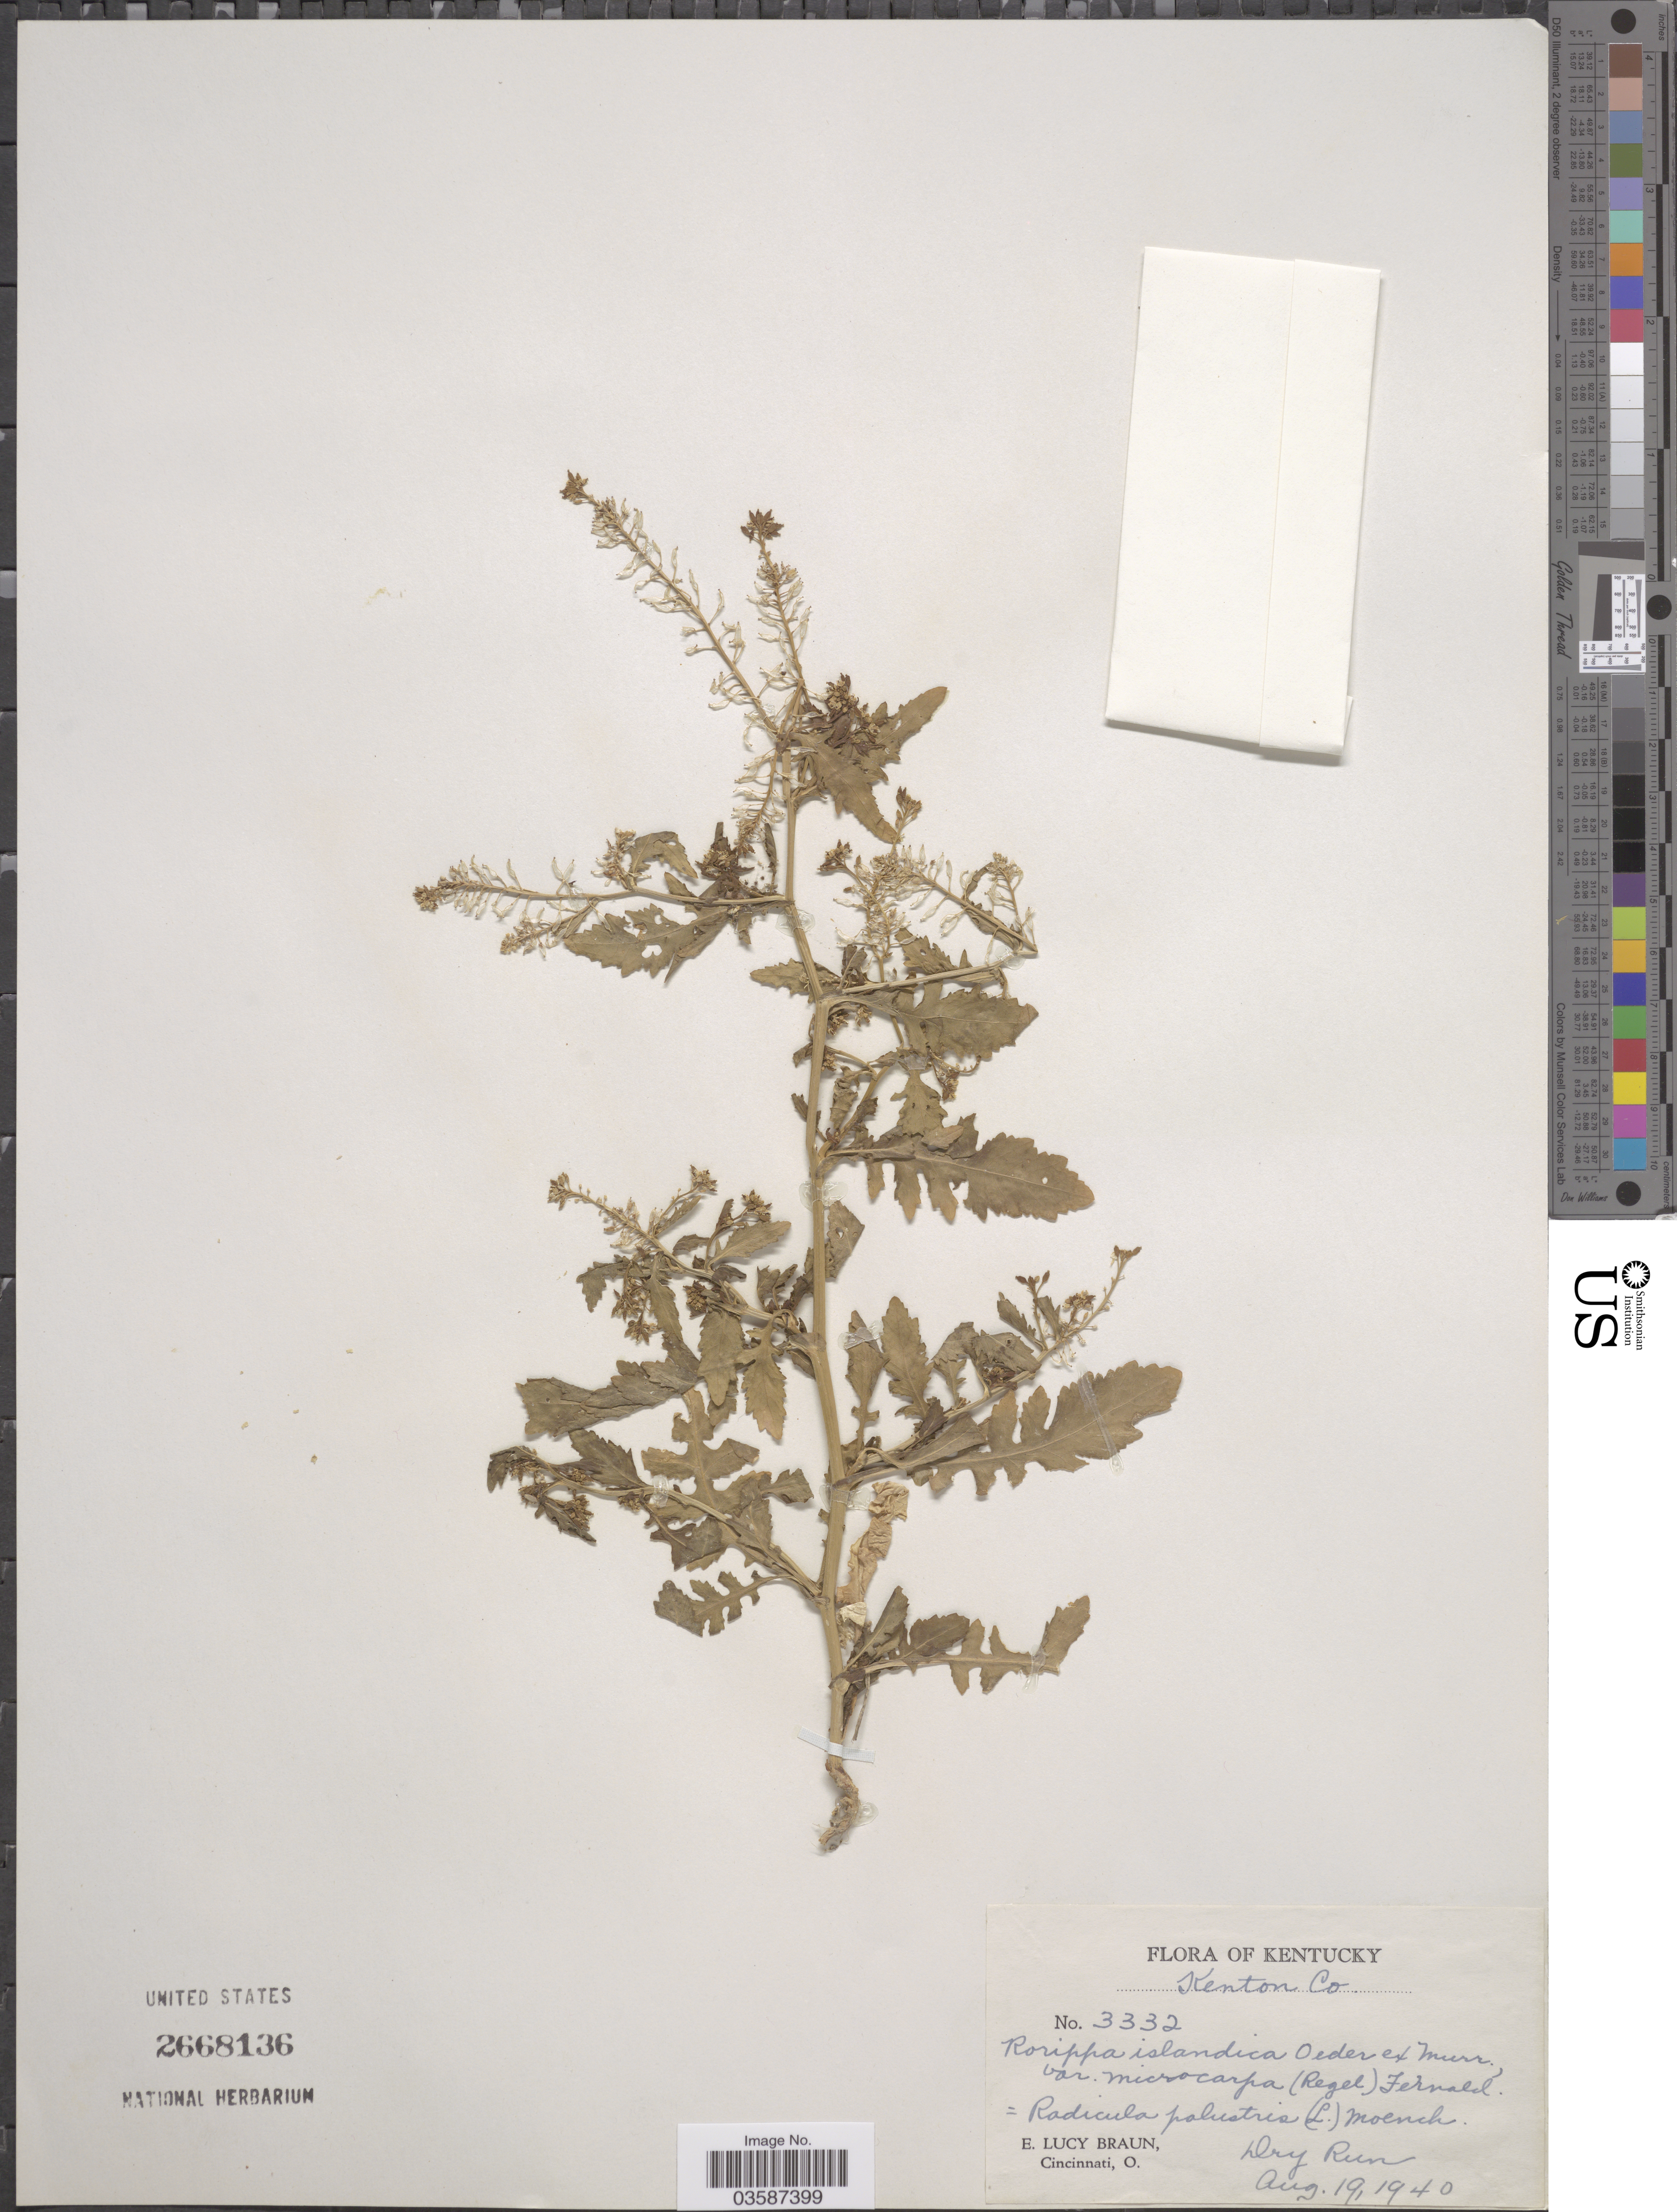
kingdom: Plantae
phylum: Tracheophyta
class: Magnoliopsida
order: Brassicales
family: Brassicaceae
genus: Rorippa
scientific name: Rorippa islandica var. microcarpa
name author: (Regel) Fernald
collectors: E. L. Braun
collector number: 3332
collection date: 1940-08-19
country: United States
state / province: Kentucky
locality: Kenton Co.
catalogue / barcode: US 2668136